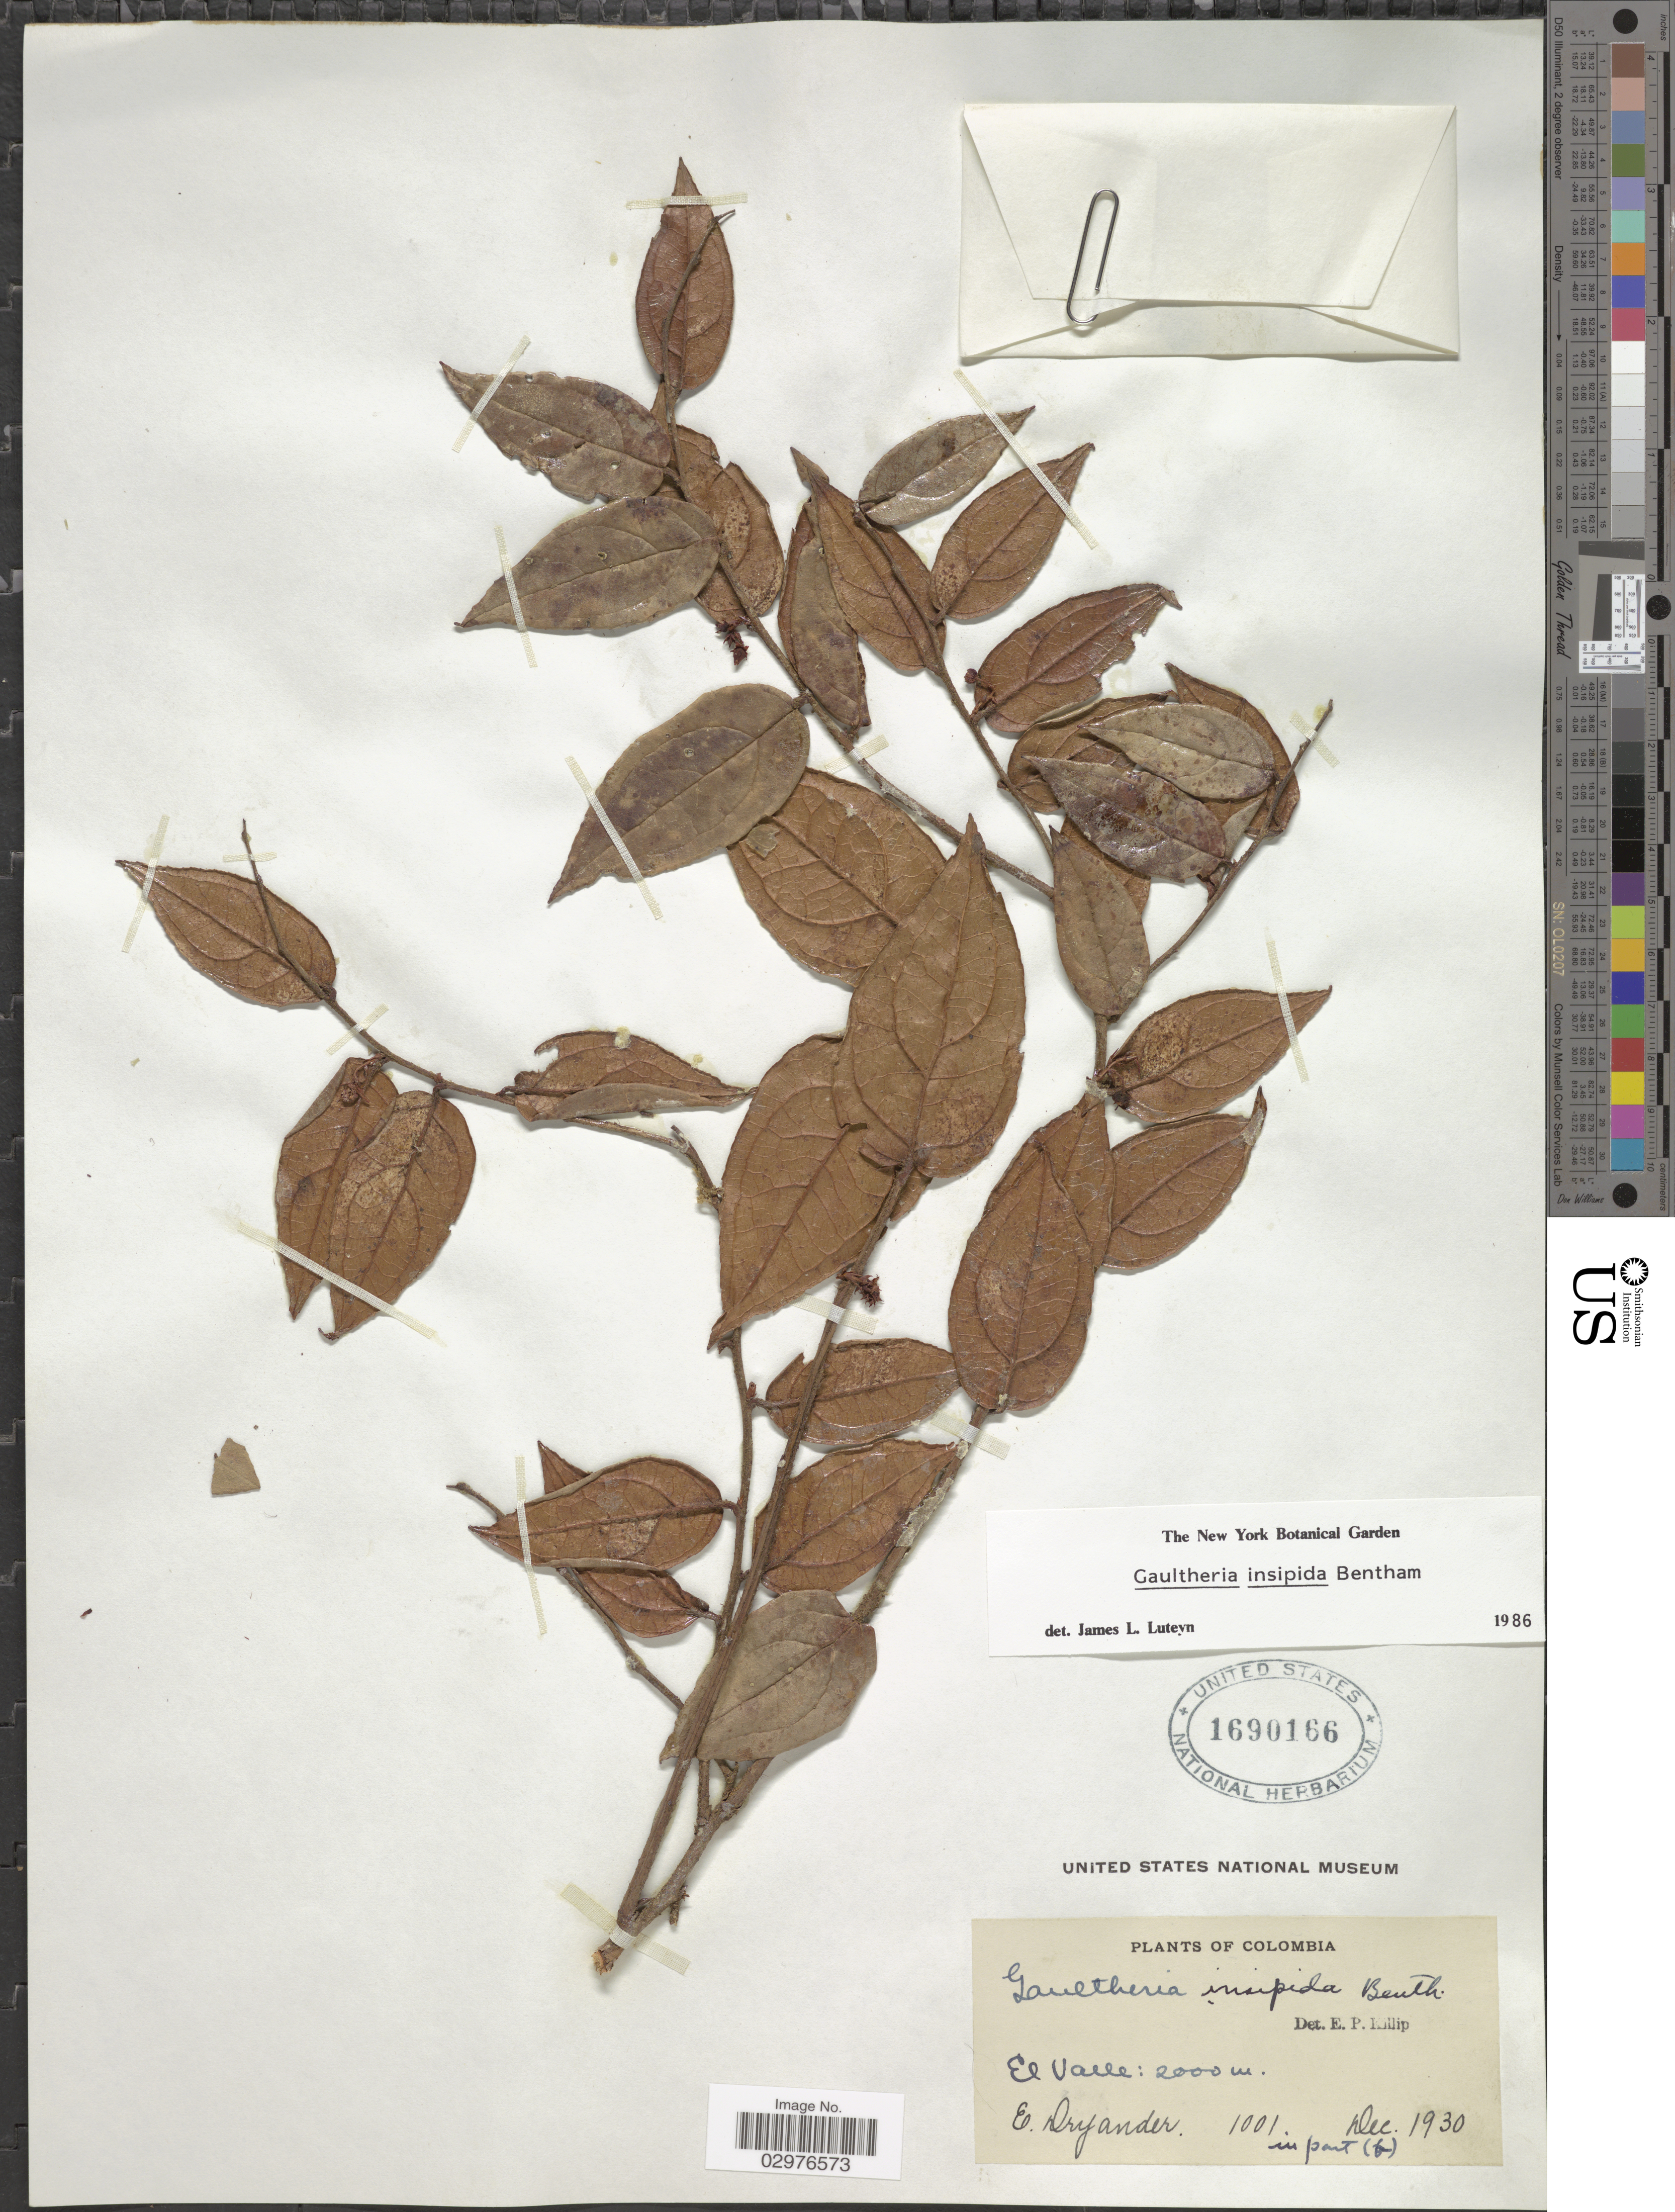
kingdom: Plantae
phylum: Tracheophyta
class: Magnoliopsida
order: Ericales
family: Ericaceae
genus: Gaultheria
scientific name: Gaultheria insipida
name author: Benth.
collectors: E. Dryander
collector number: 1001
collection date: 1930-12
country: Colombia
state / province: Valle del Cauca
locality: El Valle.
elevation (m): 2000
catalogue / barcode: US 1690166